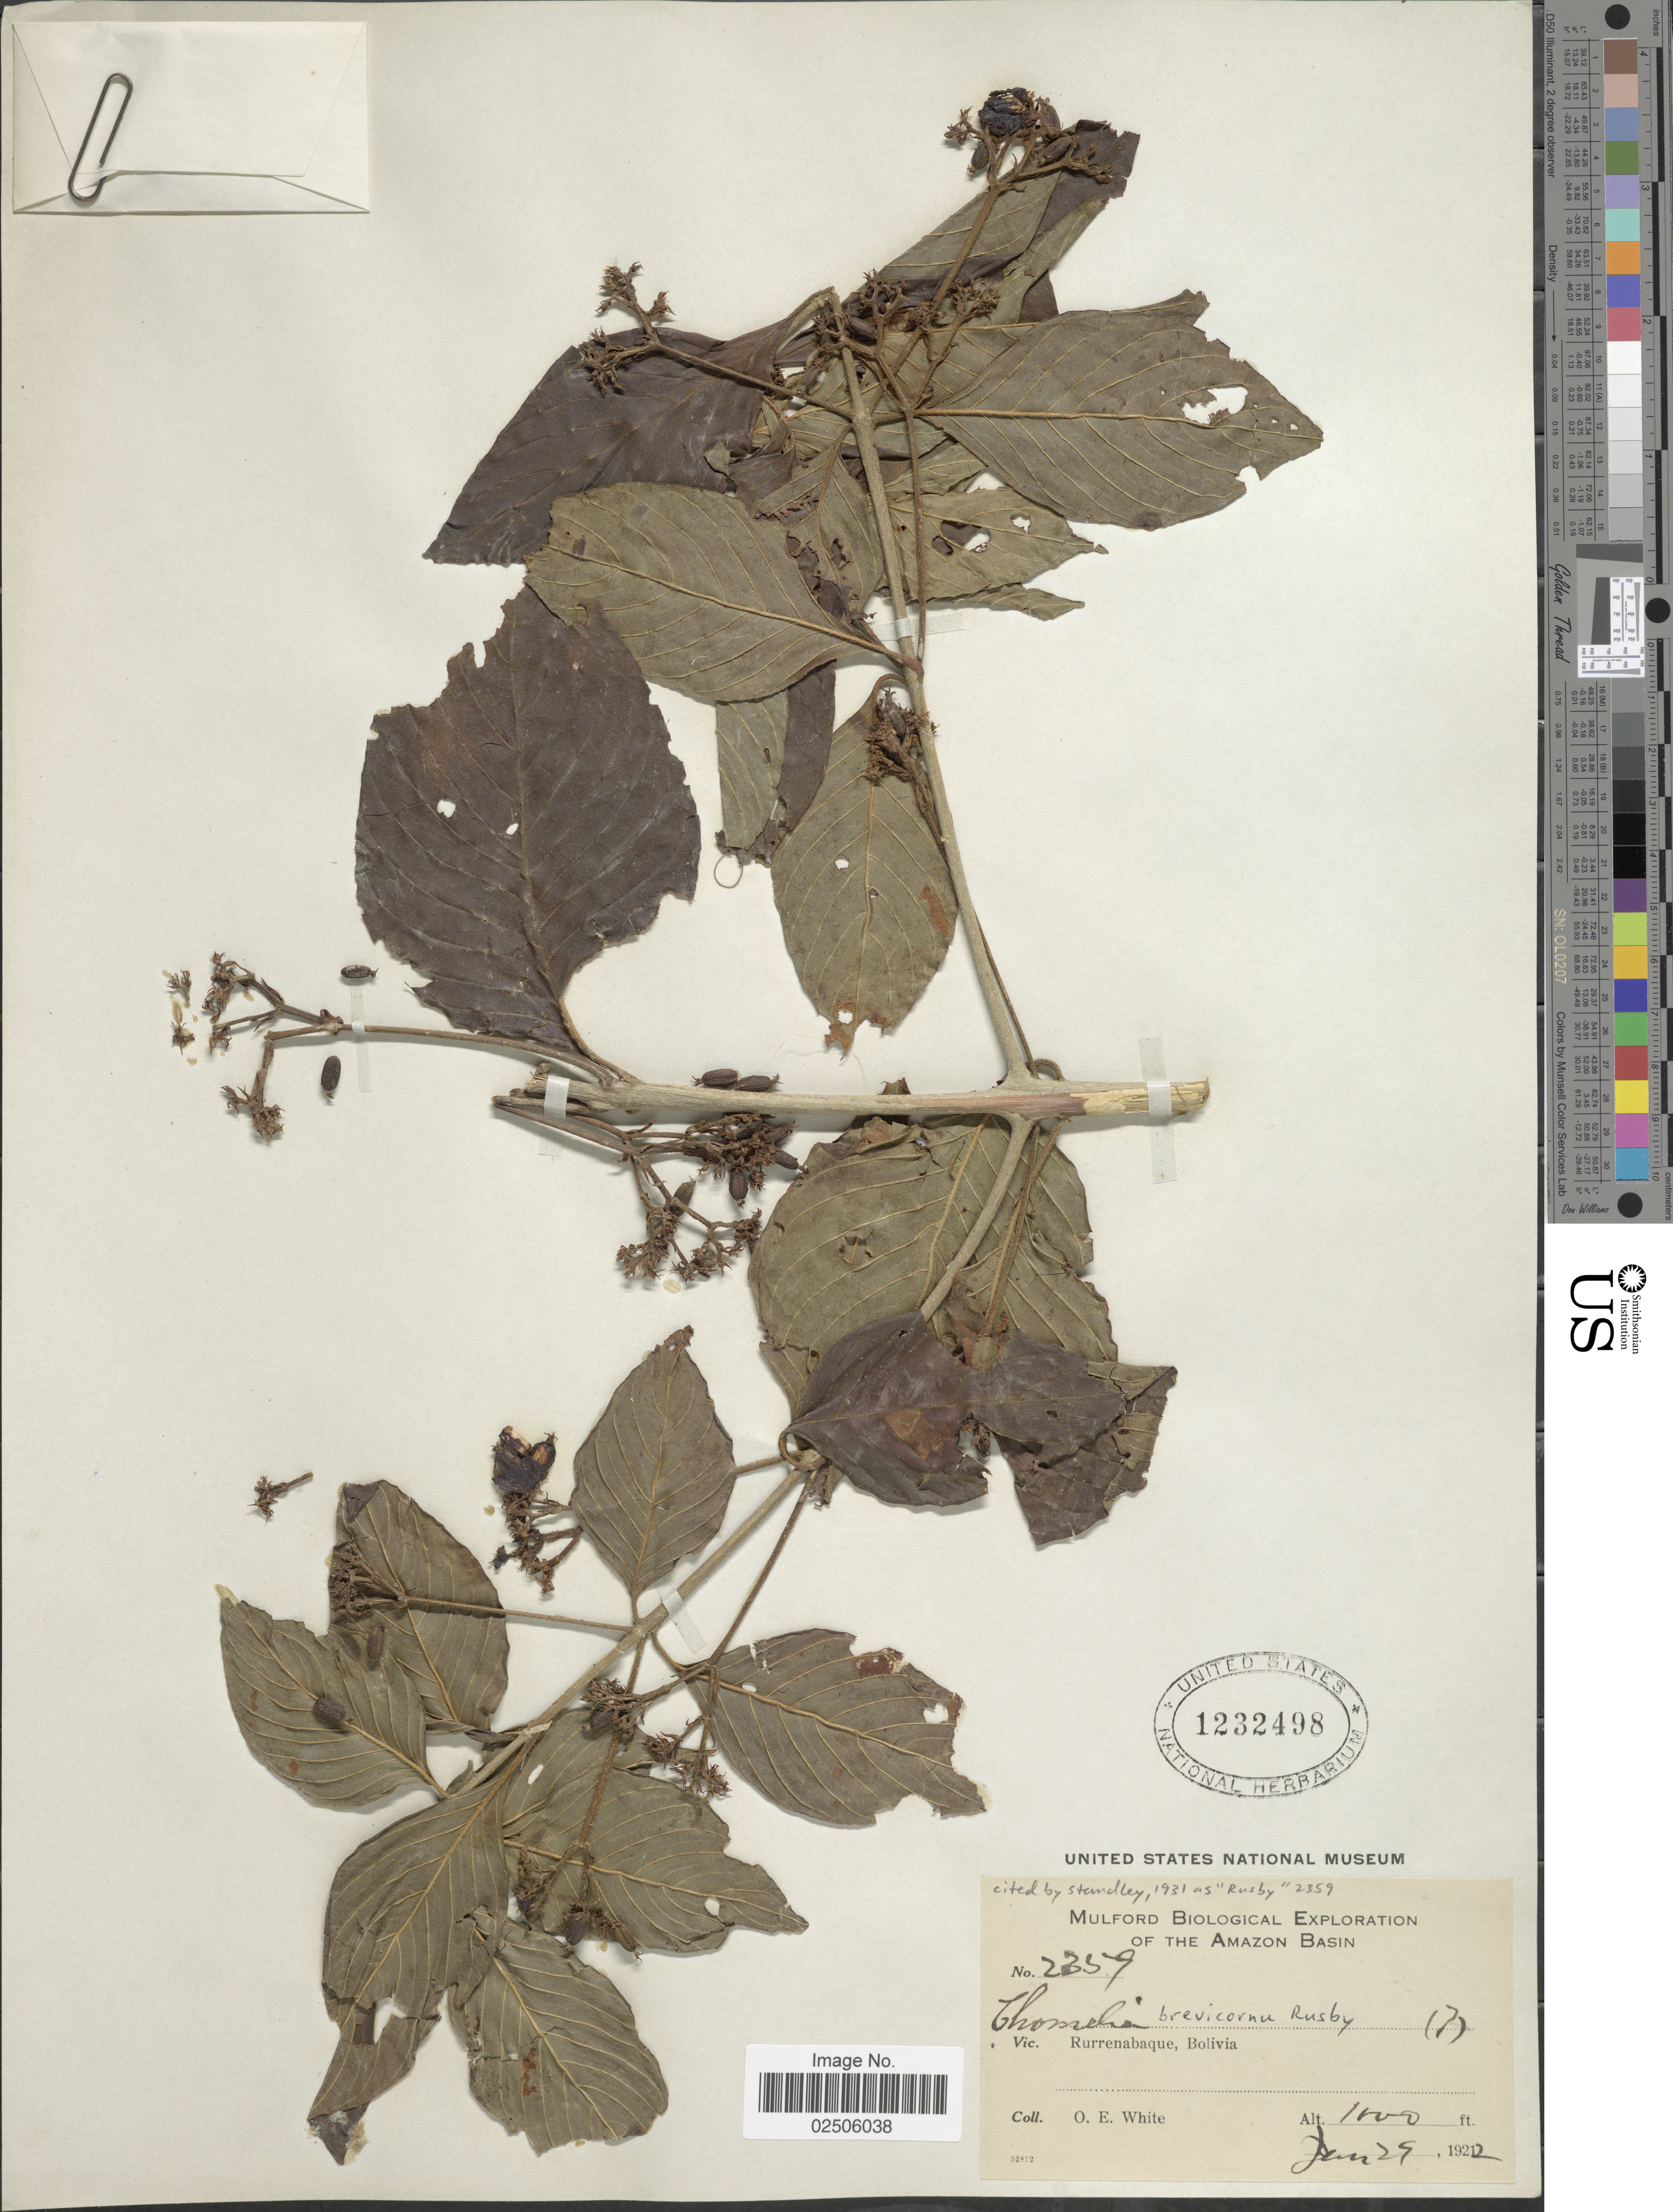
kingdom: Plantae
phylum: Tracheophyta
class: Magnoliopsida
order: Gentianales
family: Rubiaceae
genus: Chomelia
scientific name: Chomelia brevicornu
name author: Rusby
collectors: O. E. White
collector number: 2359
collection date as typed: Jan. 29, 1922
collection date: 1922-01-29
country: Bolivia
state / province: Beni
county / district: José Ballivián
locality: Rurrenabaque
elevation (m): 305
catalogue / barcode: US 1232498